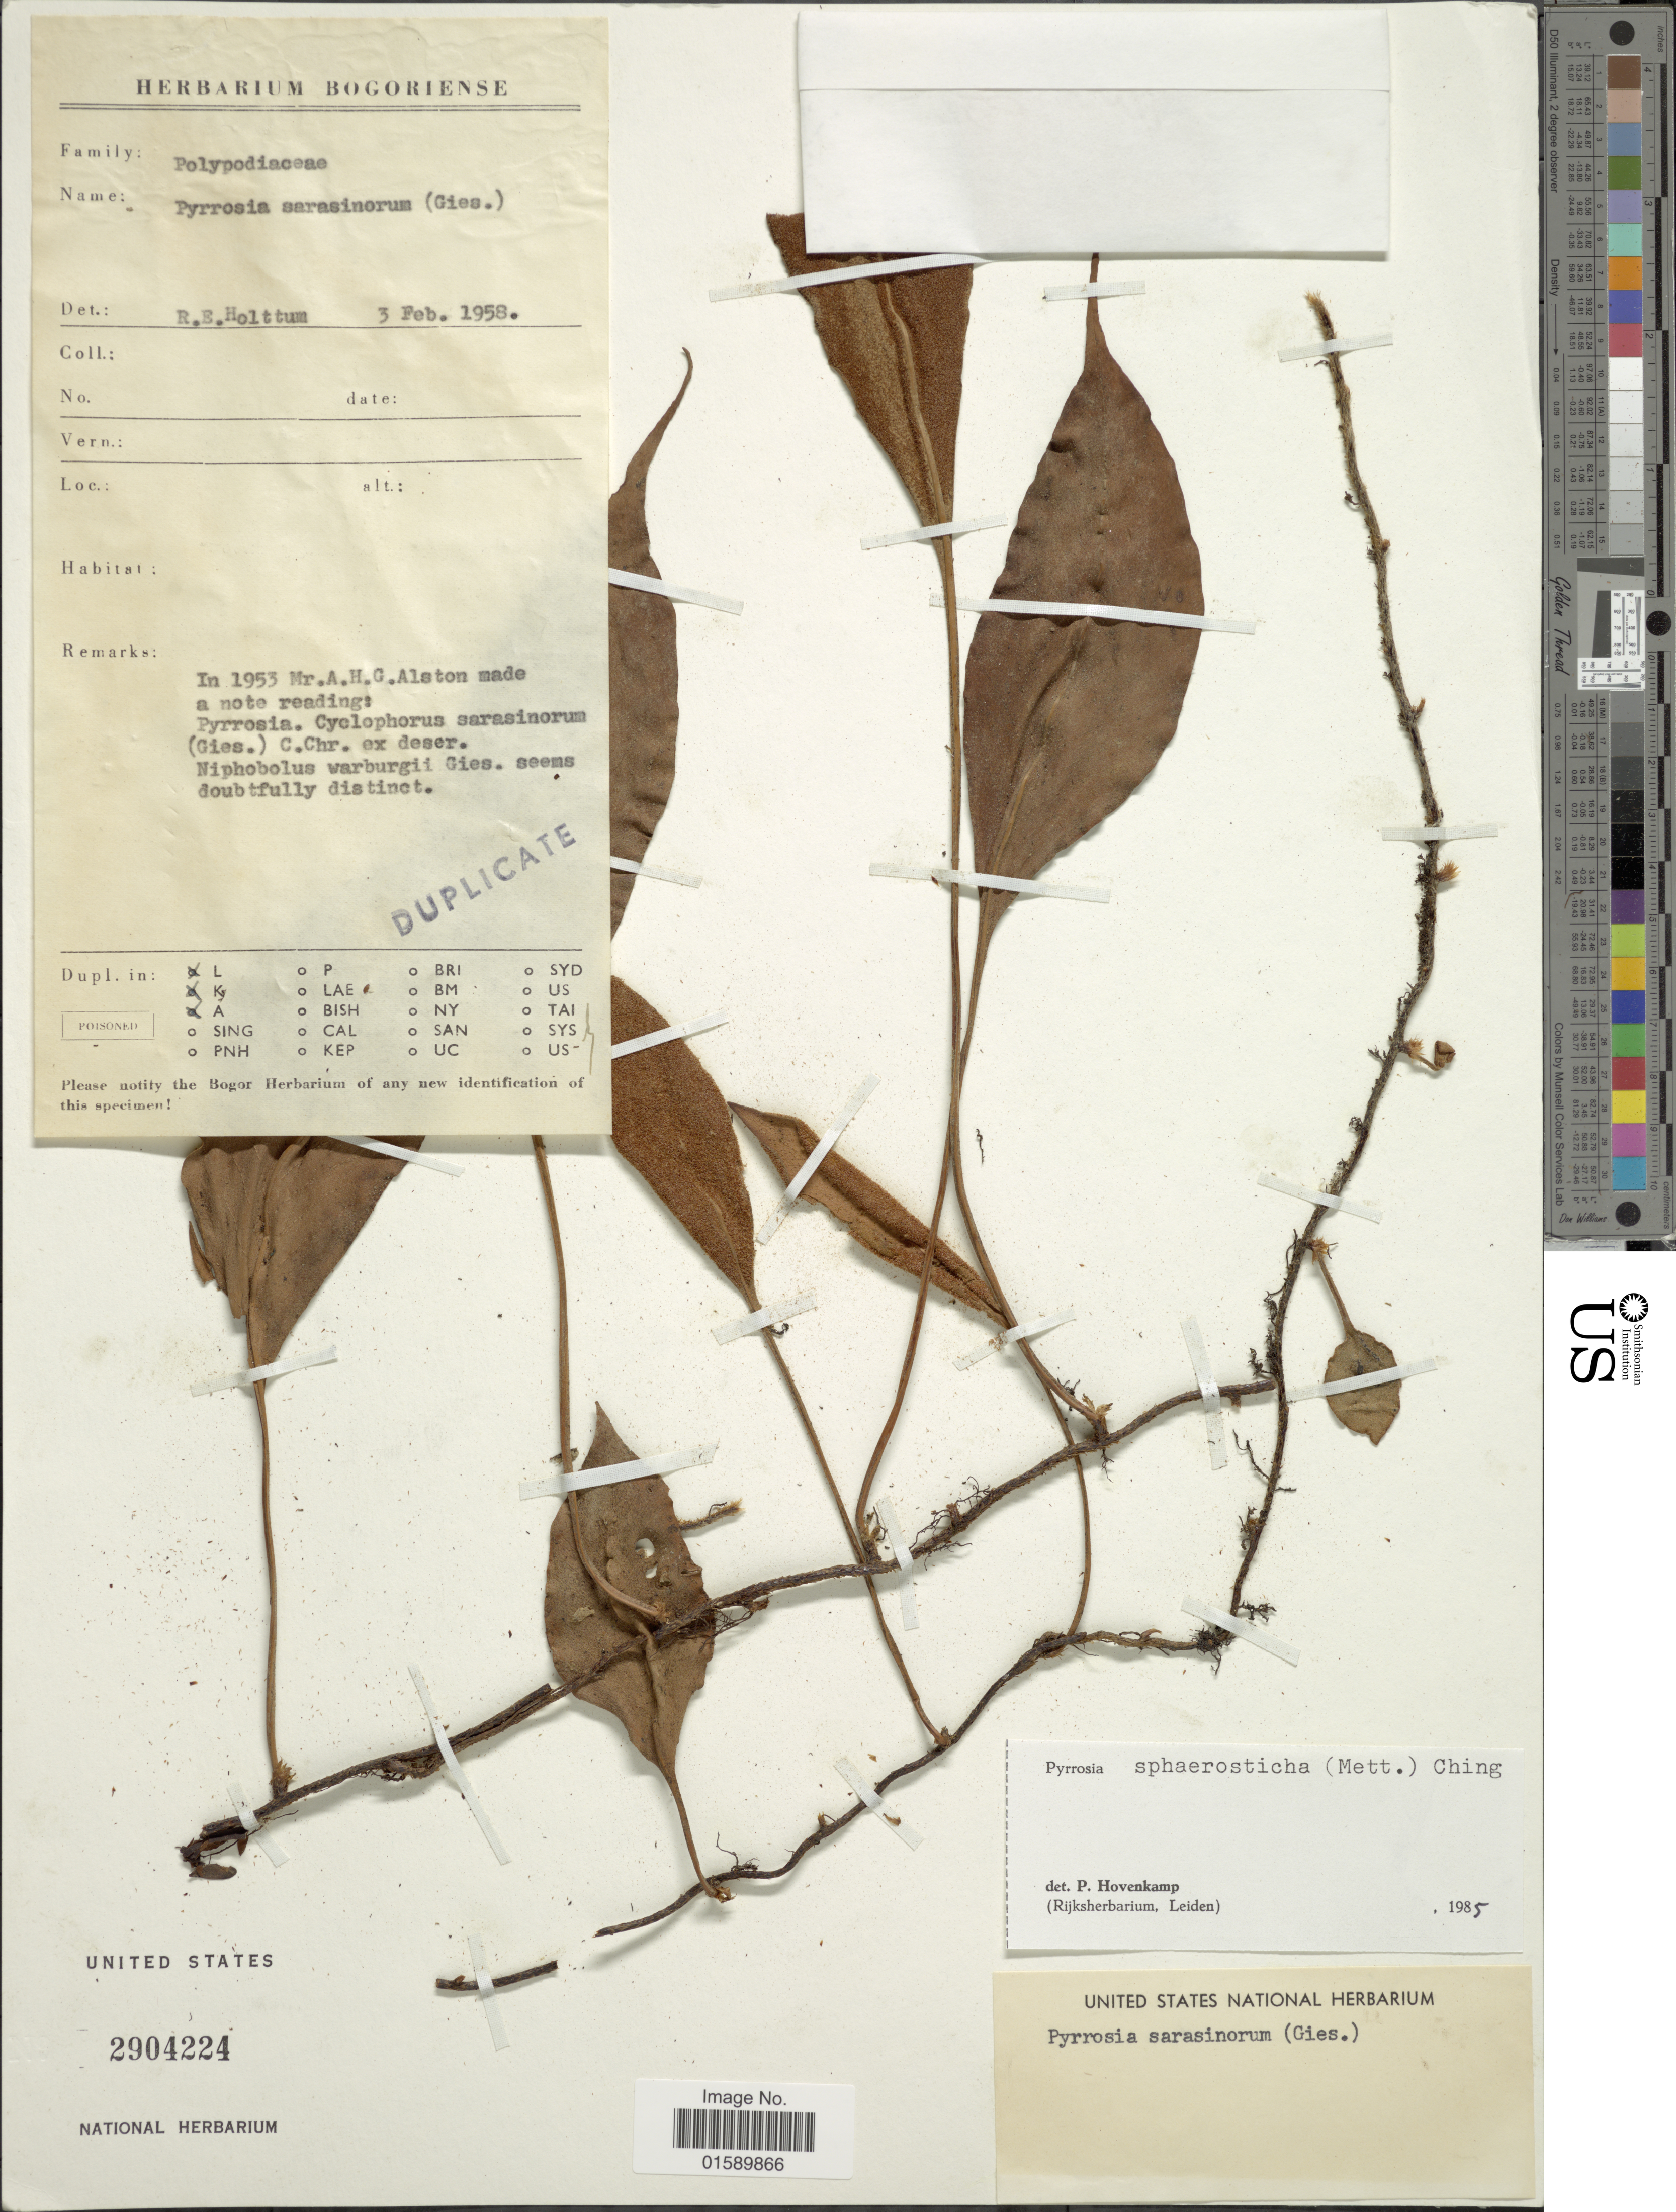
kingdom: Plantae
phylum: Tracheophyta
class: Polypodiopsida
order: Polypodiales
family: Polypodiaceae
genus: Pyrrosia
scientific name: Pyrrosia sphaerosticha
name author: (Mett.) Ching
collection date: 1953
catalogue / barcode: US 2904224